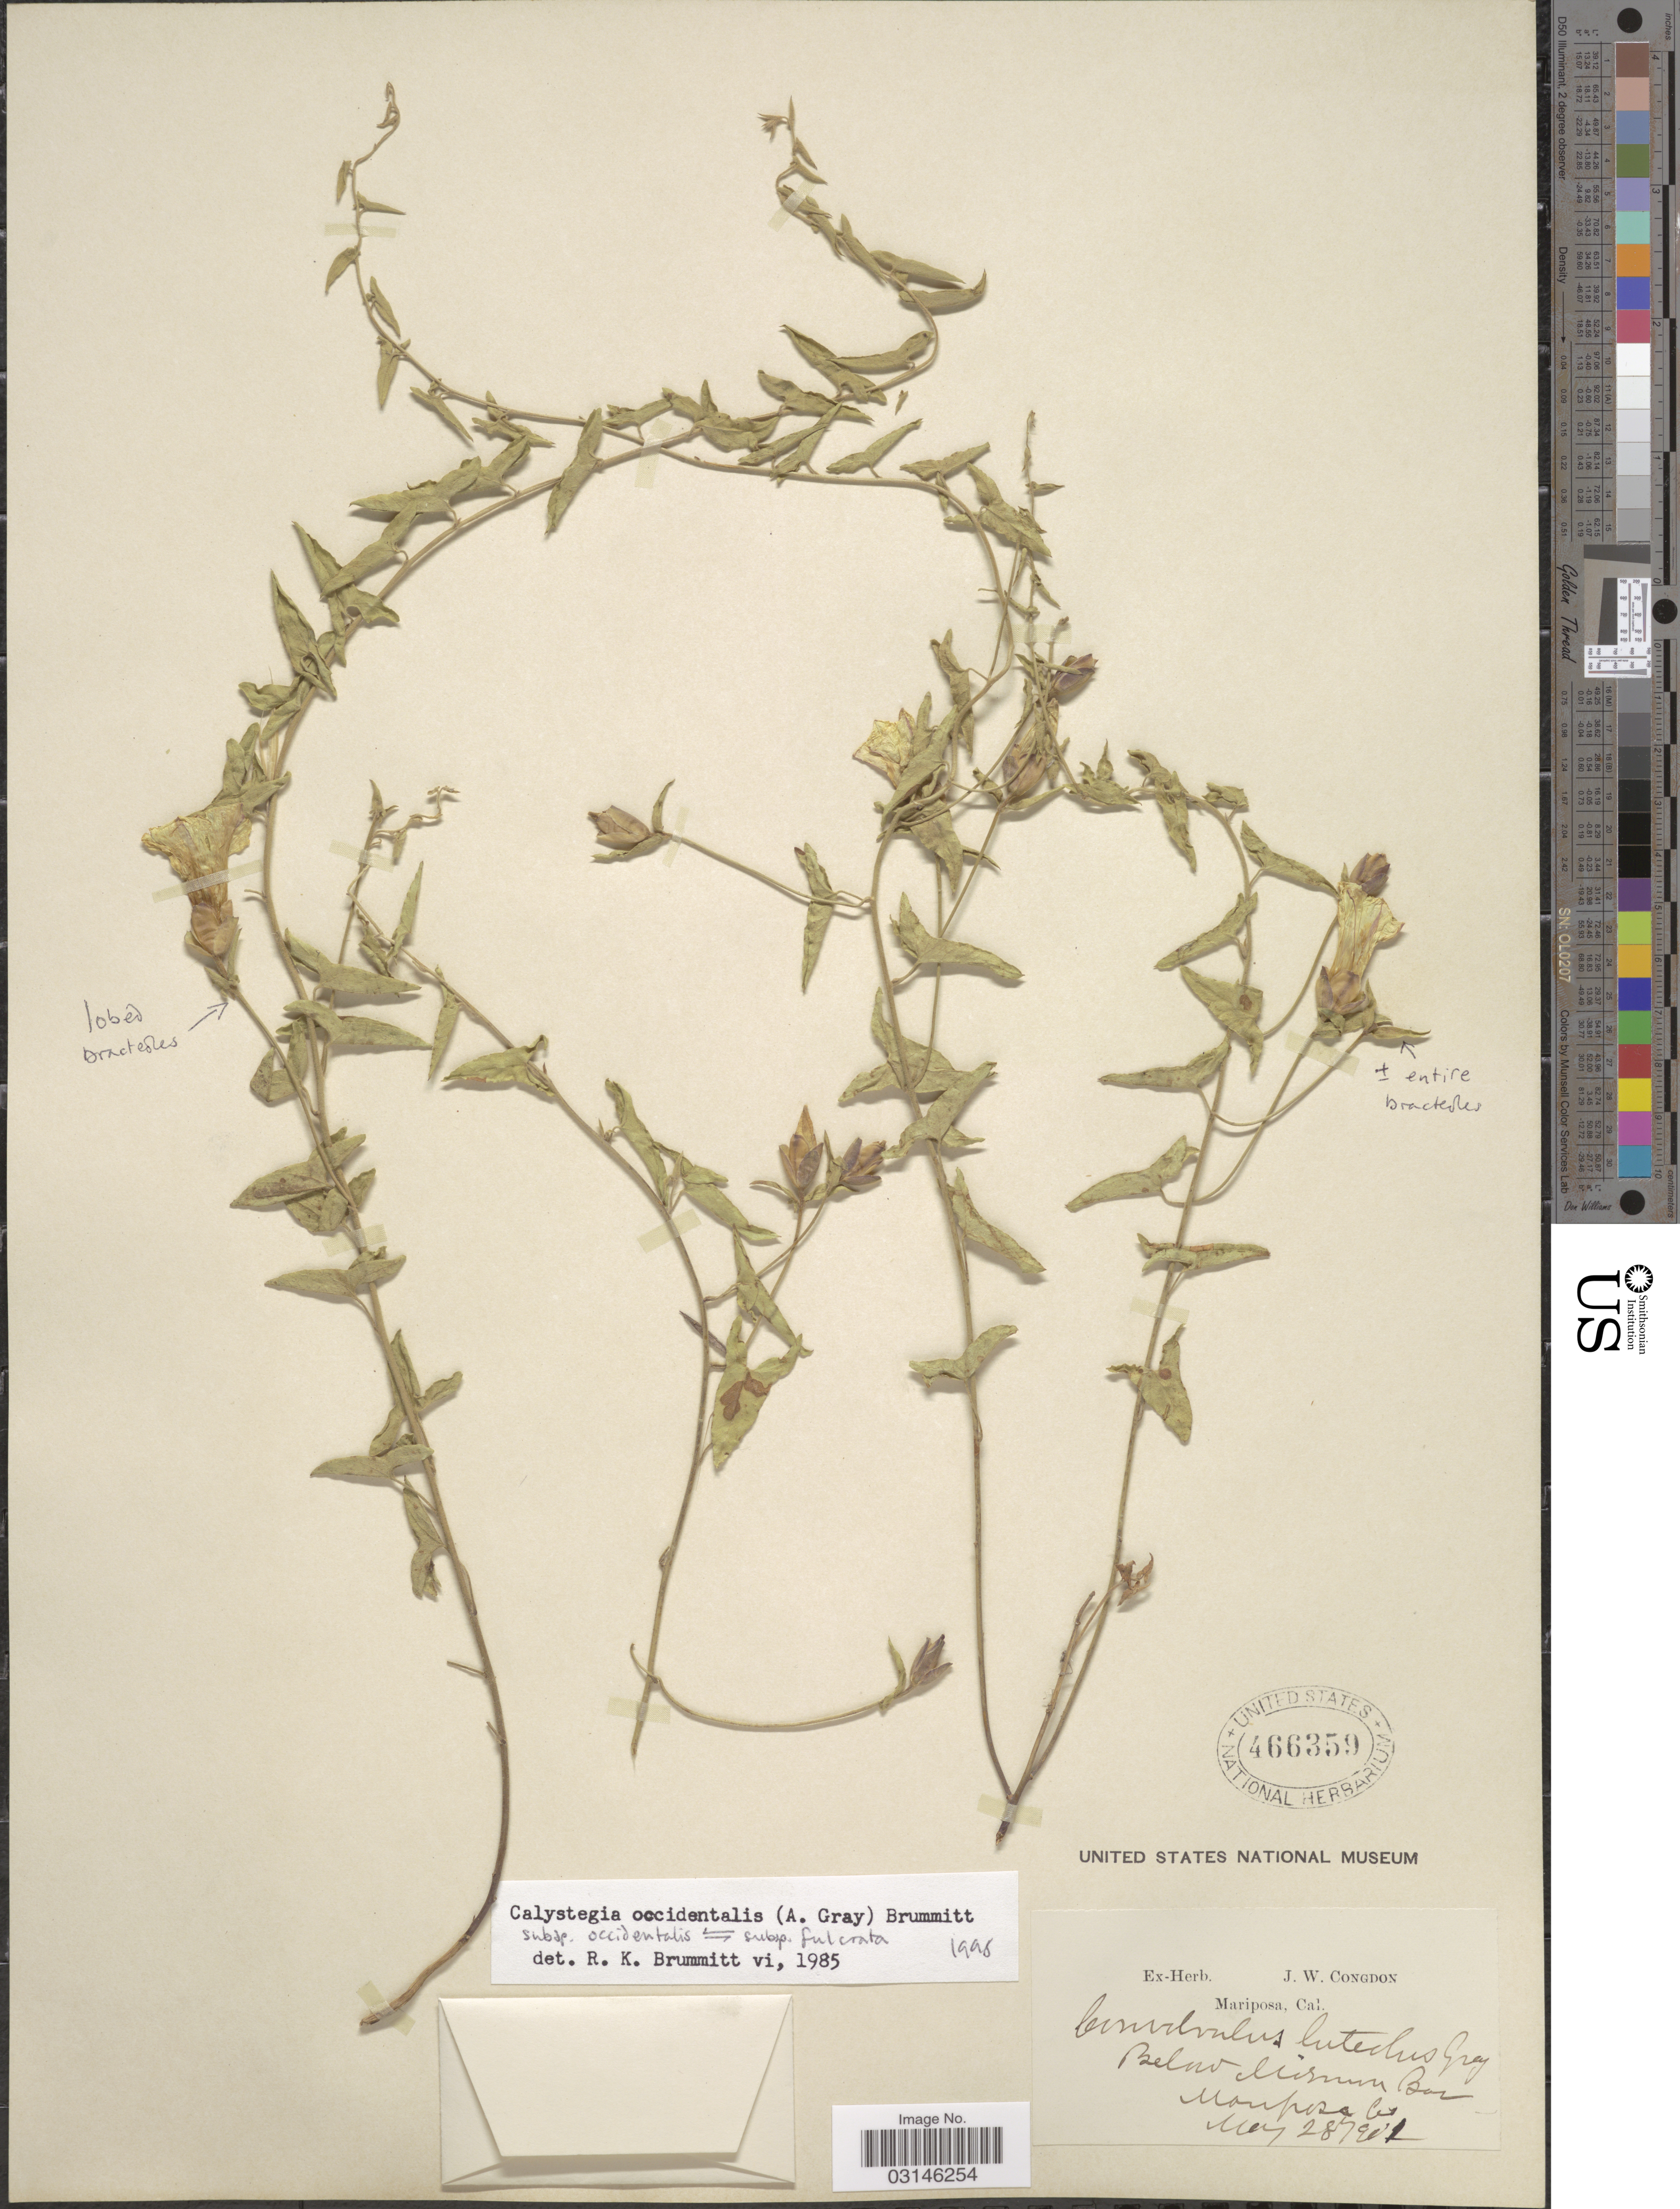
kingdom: Plantae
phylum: Tracheophyta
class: Magnoliopsida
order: Solanales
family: Convolvulaceae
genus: Calystegia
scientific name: Calystegia occidentalis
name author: (A. Gray) Brummitt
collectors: J. W. Congdon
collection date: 1901-05-28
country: United States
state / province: California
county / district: Mariposa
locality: Below Mormon Bar, Mariposa Co.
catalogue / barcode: US 466359